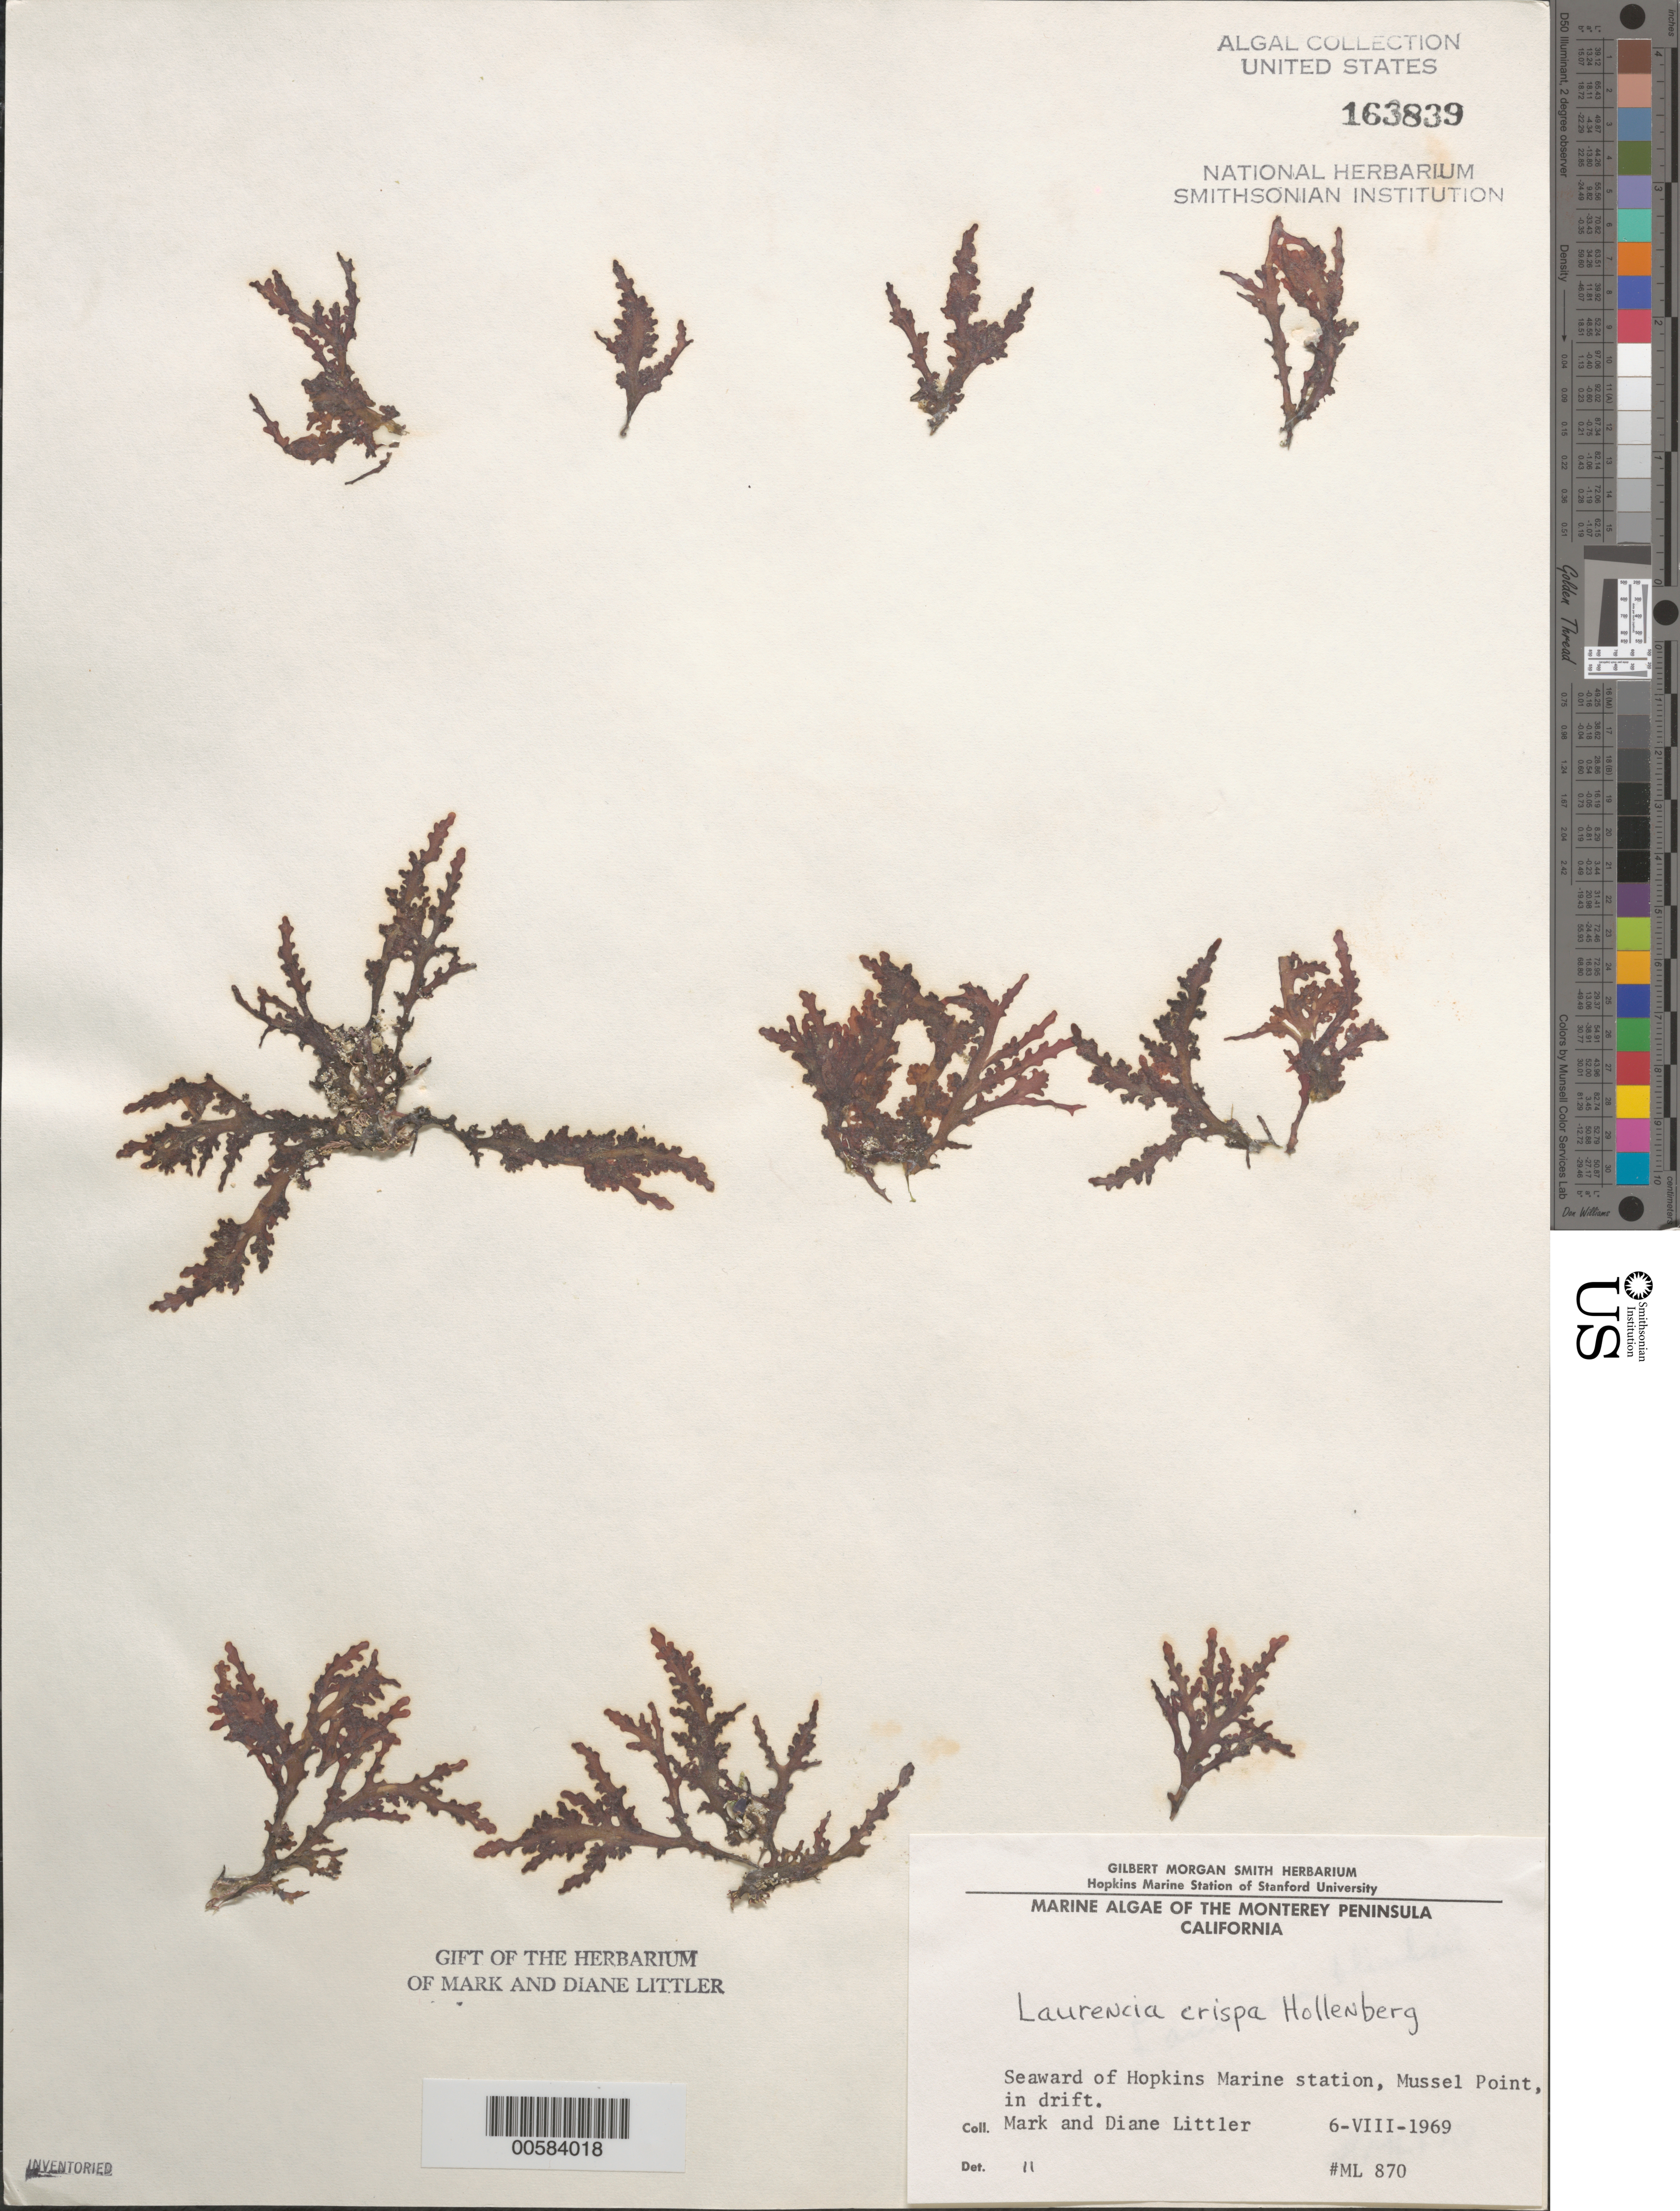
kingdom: Plantae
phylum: Rhodophyta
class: Florideophyceae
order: Ceramiales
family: Rhodomelaceae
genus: Osmundea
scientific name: Osmundea crispa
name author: (Hollenb.) K.W. Nam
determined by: Algae name updating Project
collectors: M. M. Littler & D. S. Littler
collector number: ML 870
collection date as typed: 06 Aug 1969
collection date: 1969-08-06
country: United States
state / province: California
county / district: Monterey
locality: Mussel Point, off Hopkins Marine Station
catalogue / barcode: US 163839